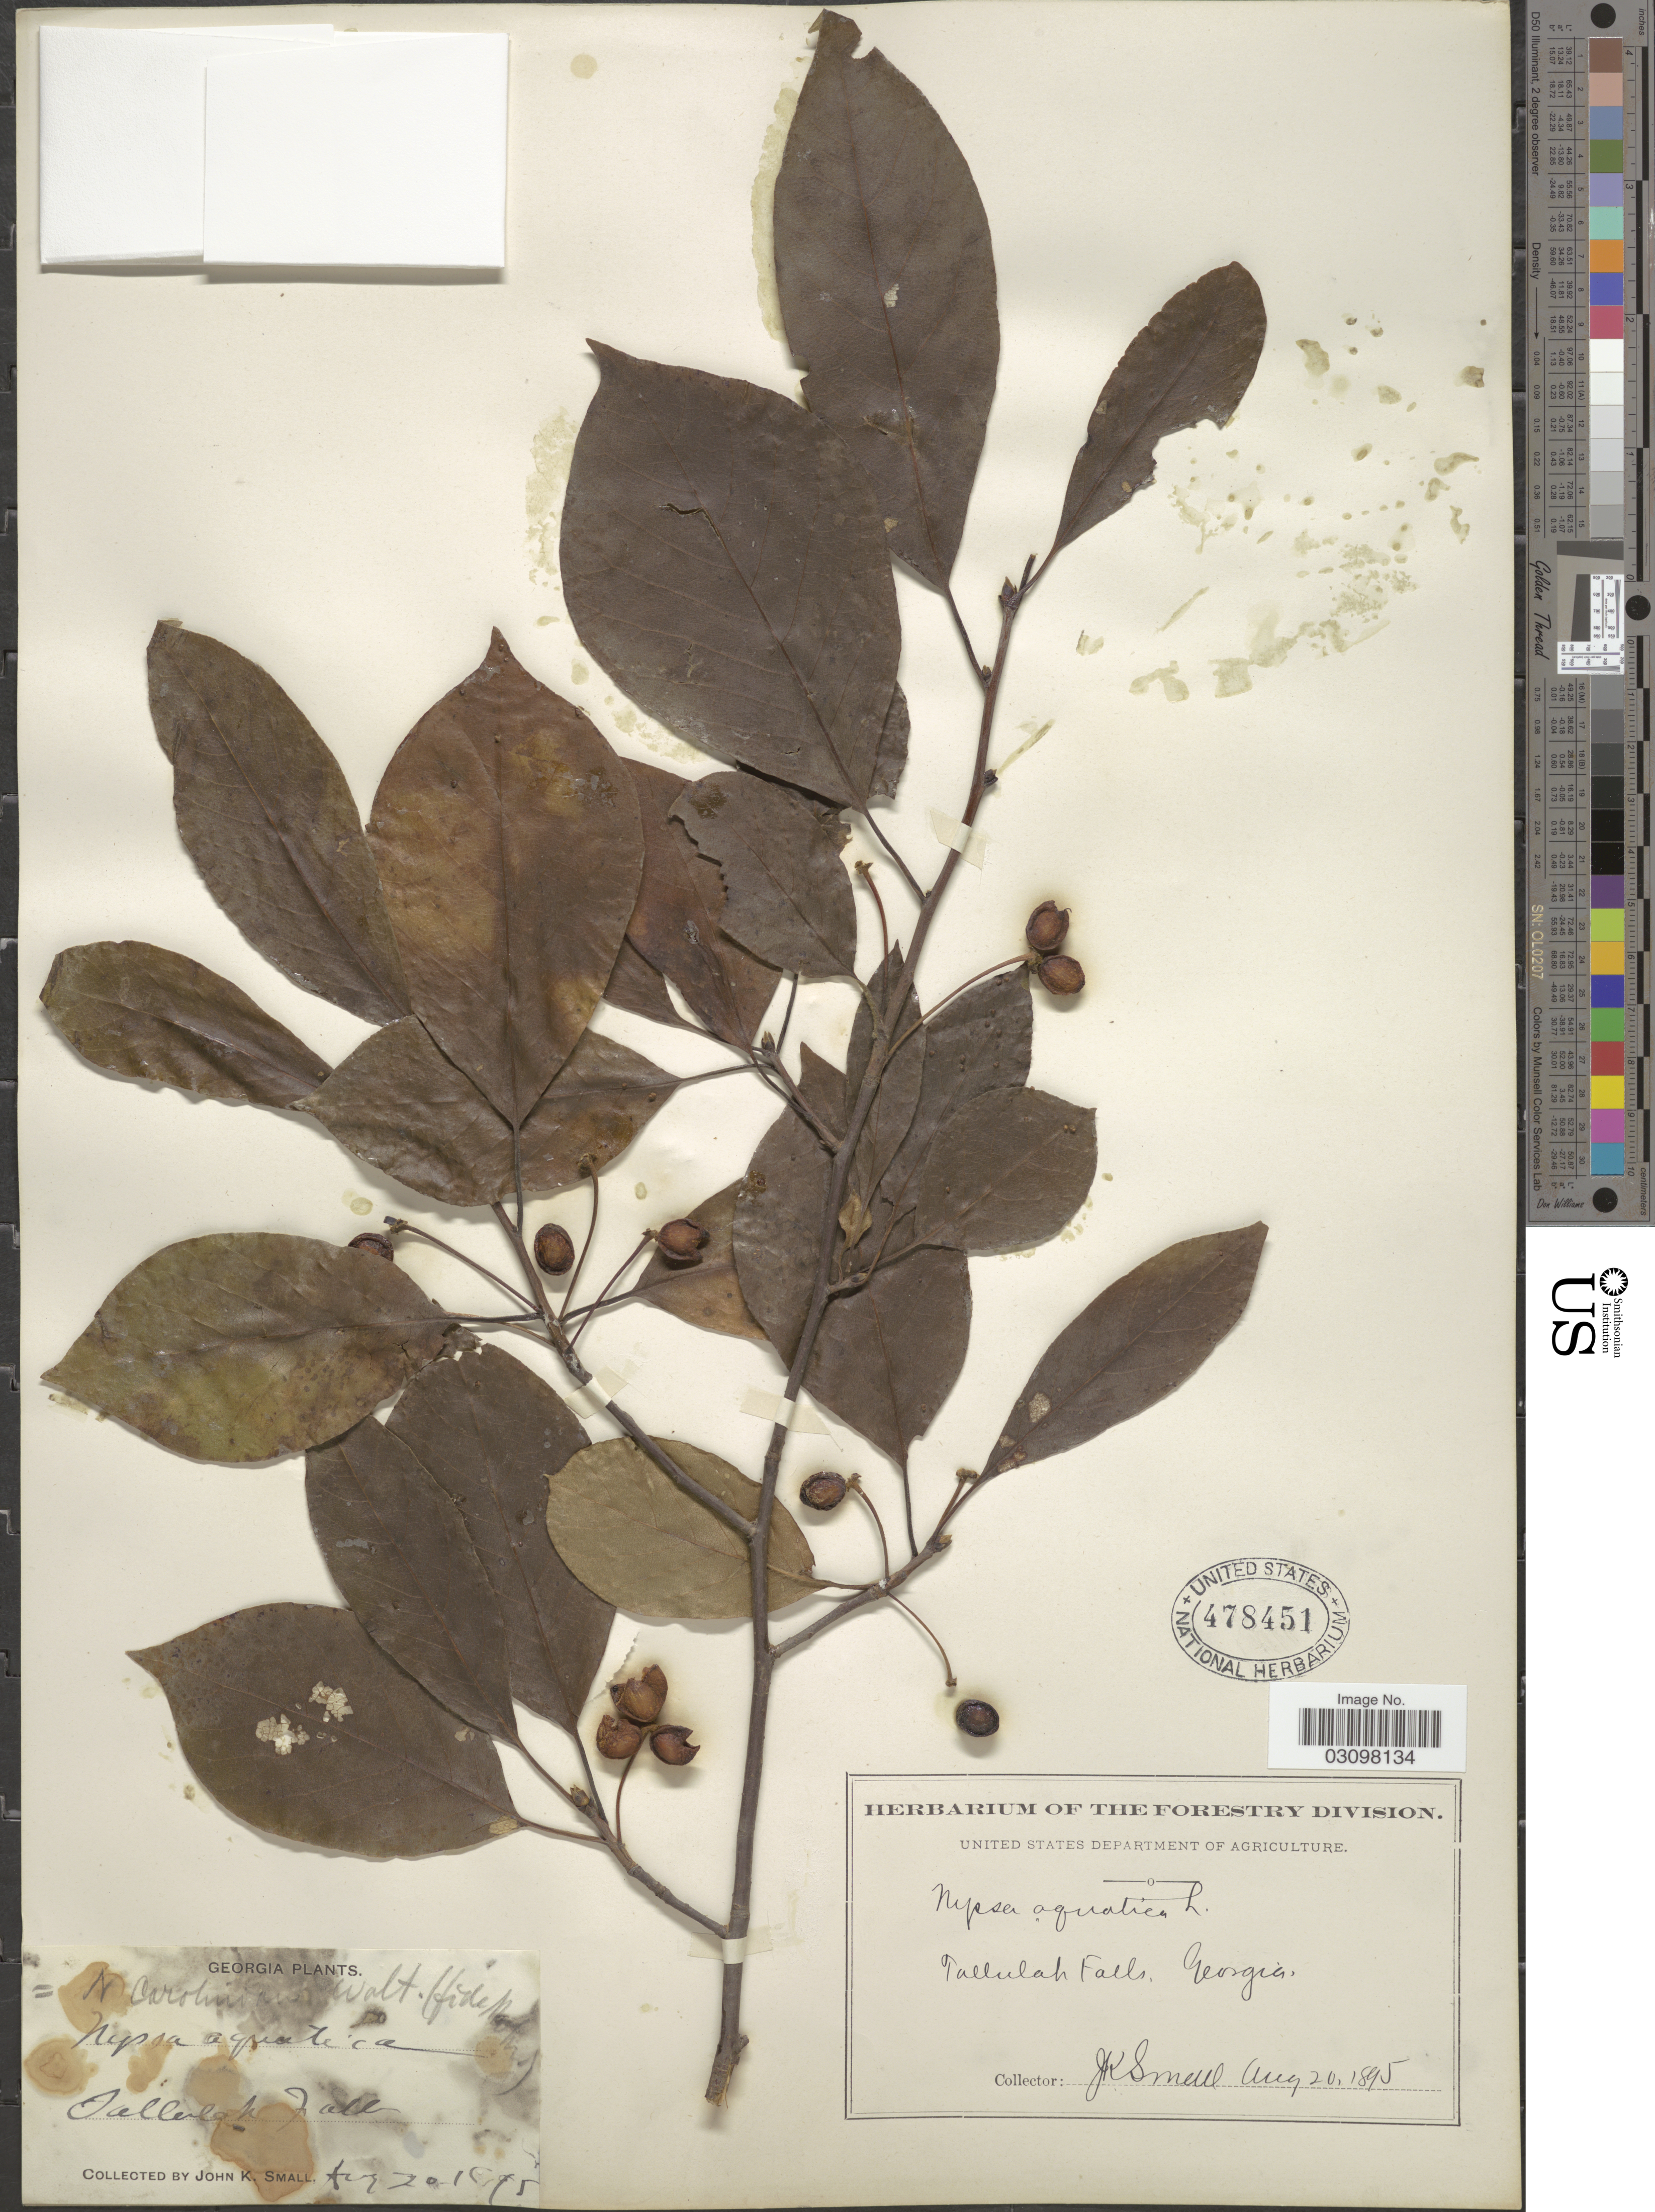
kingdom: Plantae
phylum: Tracheophyta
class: Magnoliopsida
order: Cornales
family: Nyssaceae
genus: Nyssa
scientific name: Nyssa sylvatica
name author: Marshall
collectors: J. K. Small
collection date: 1895-08-20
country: United States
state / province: Georgia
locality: Tallulah Falls.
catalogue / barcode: US 478451